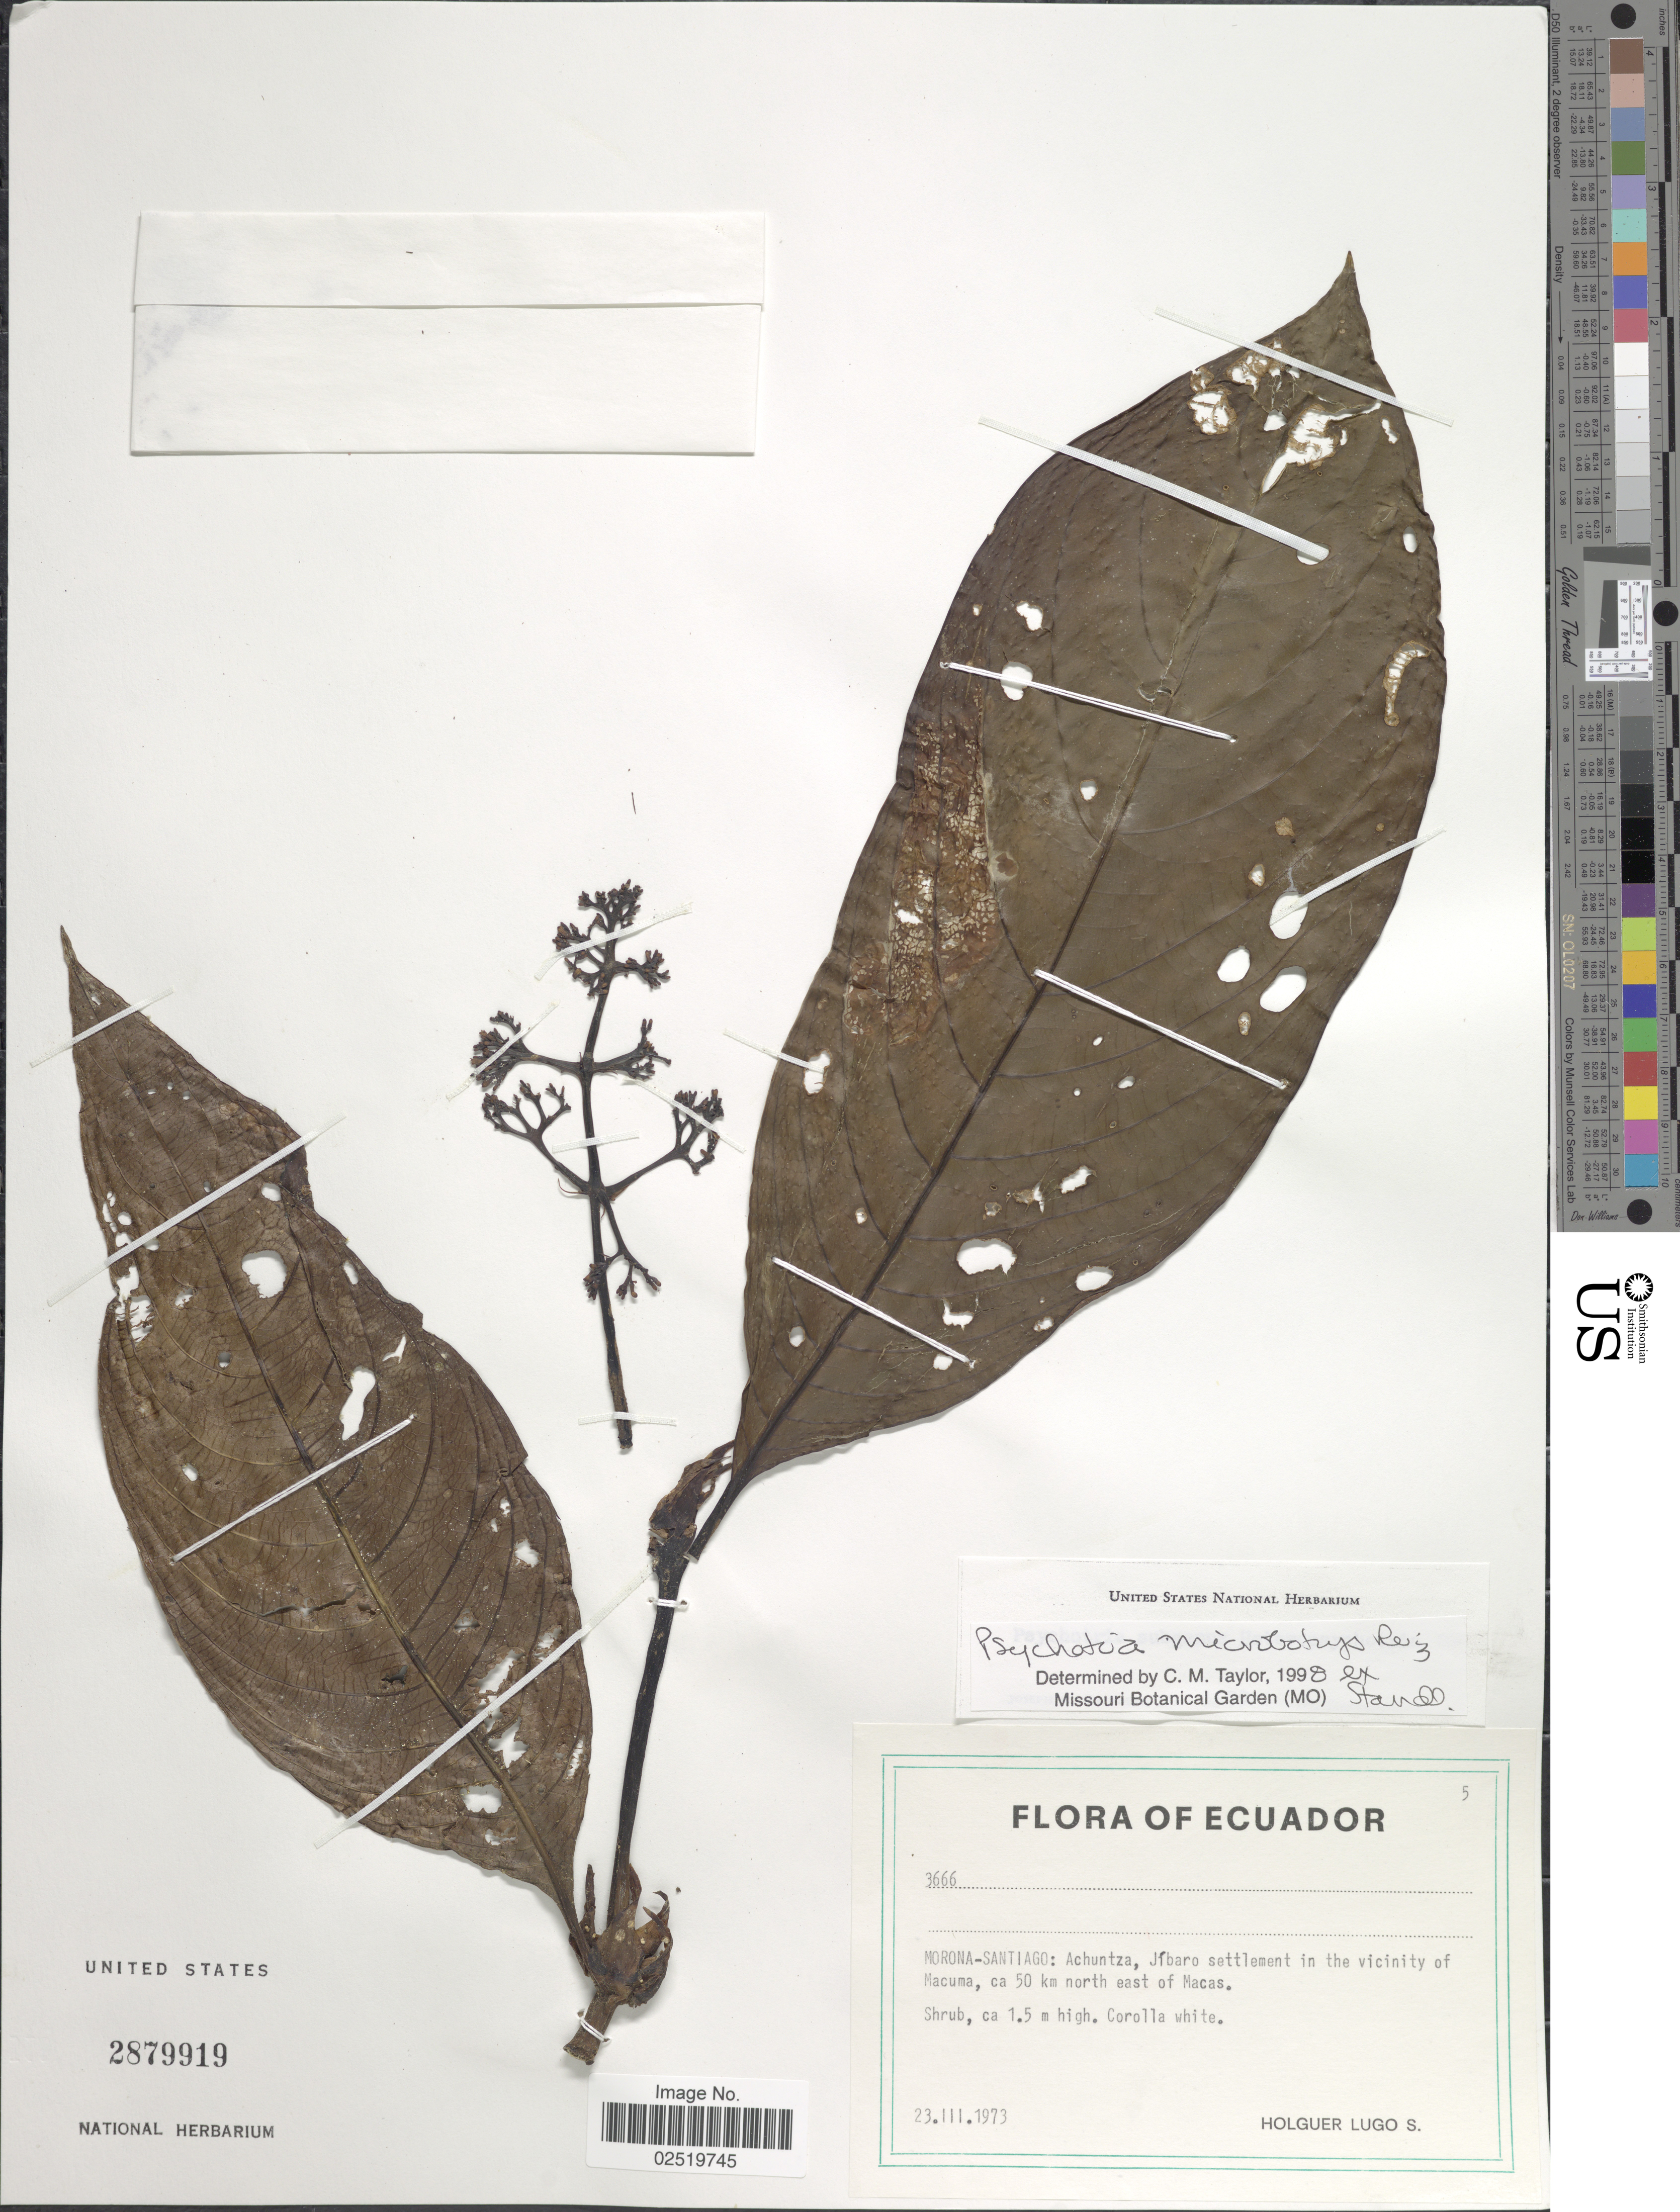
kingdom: Plantae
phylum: Tracheophyta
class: Magnoliopsida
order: Gentianales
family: Rubiaceae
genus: Psychotria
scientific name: Psychotria microbotrys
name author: Ruiz ex Standl.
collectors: H. Lugo S.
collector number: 3666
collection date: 1973-03-23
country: Ecuador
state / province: Morona-Santiago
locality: Achuntza, Jibaro settlement in the vicinity of Macuma, ca 50 km north east of Macas.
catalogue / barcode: US 2879919